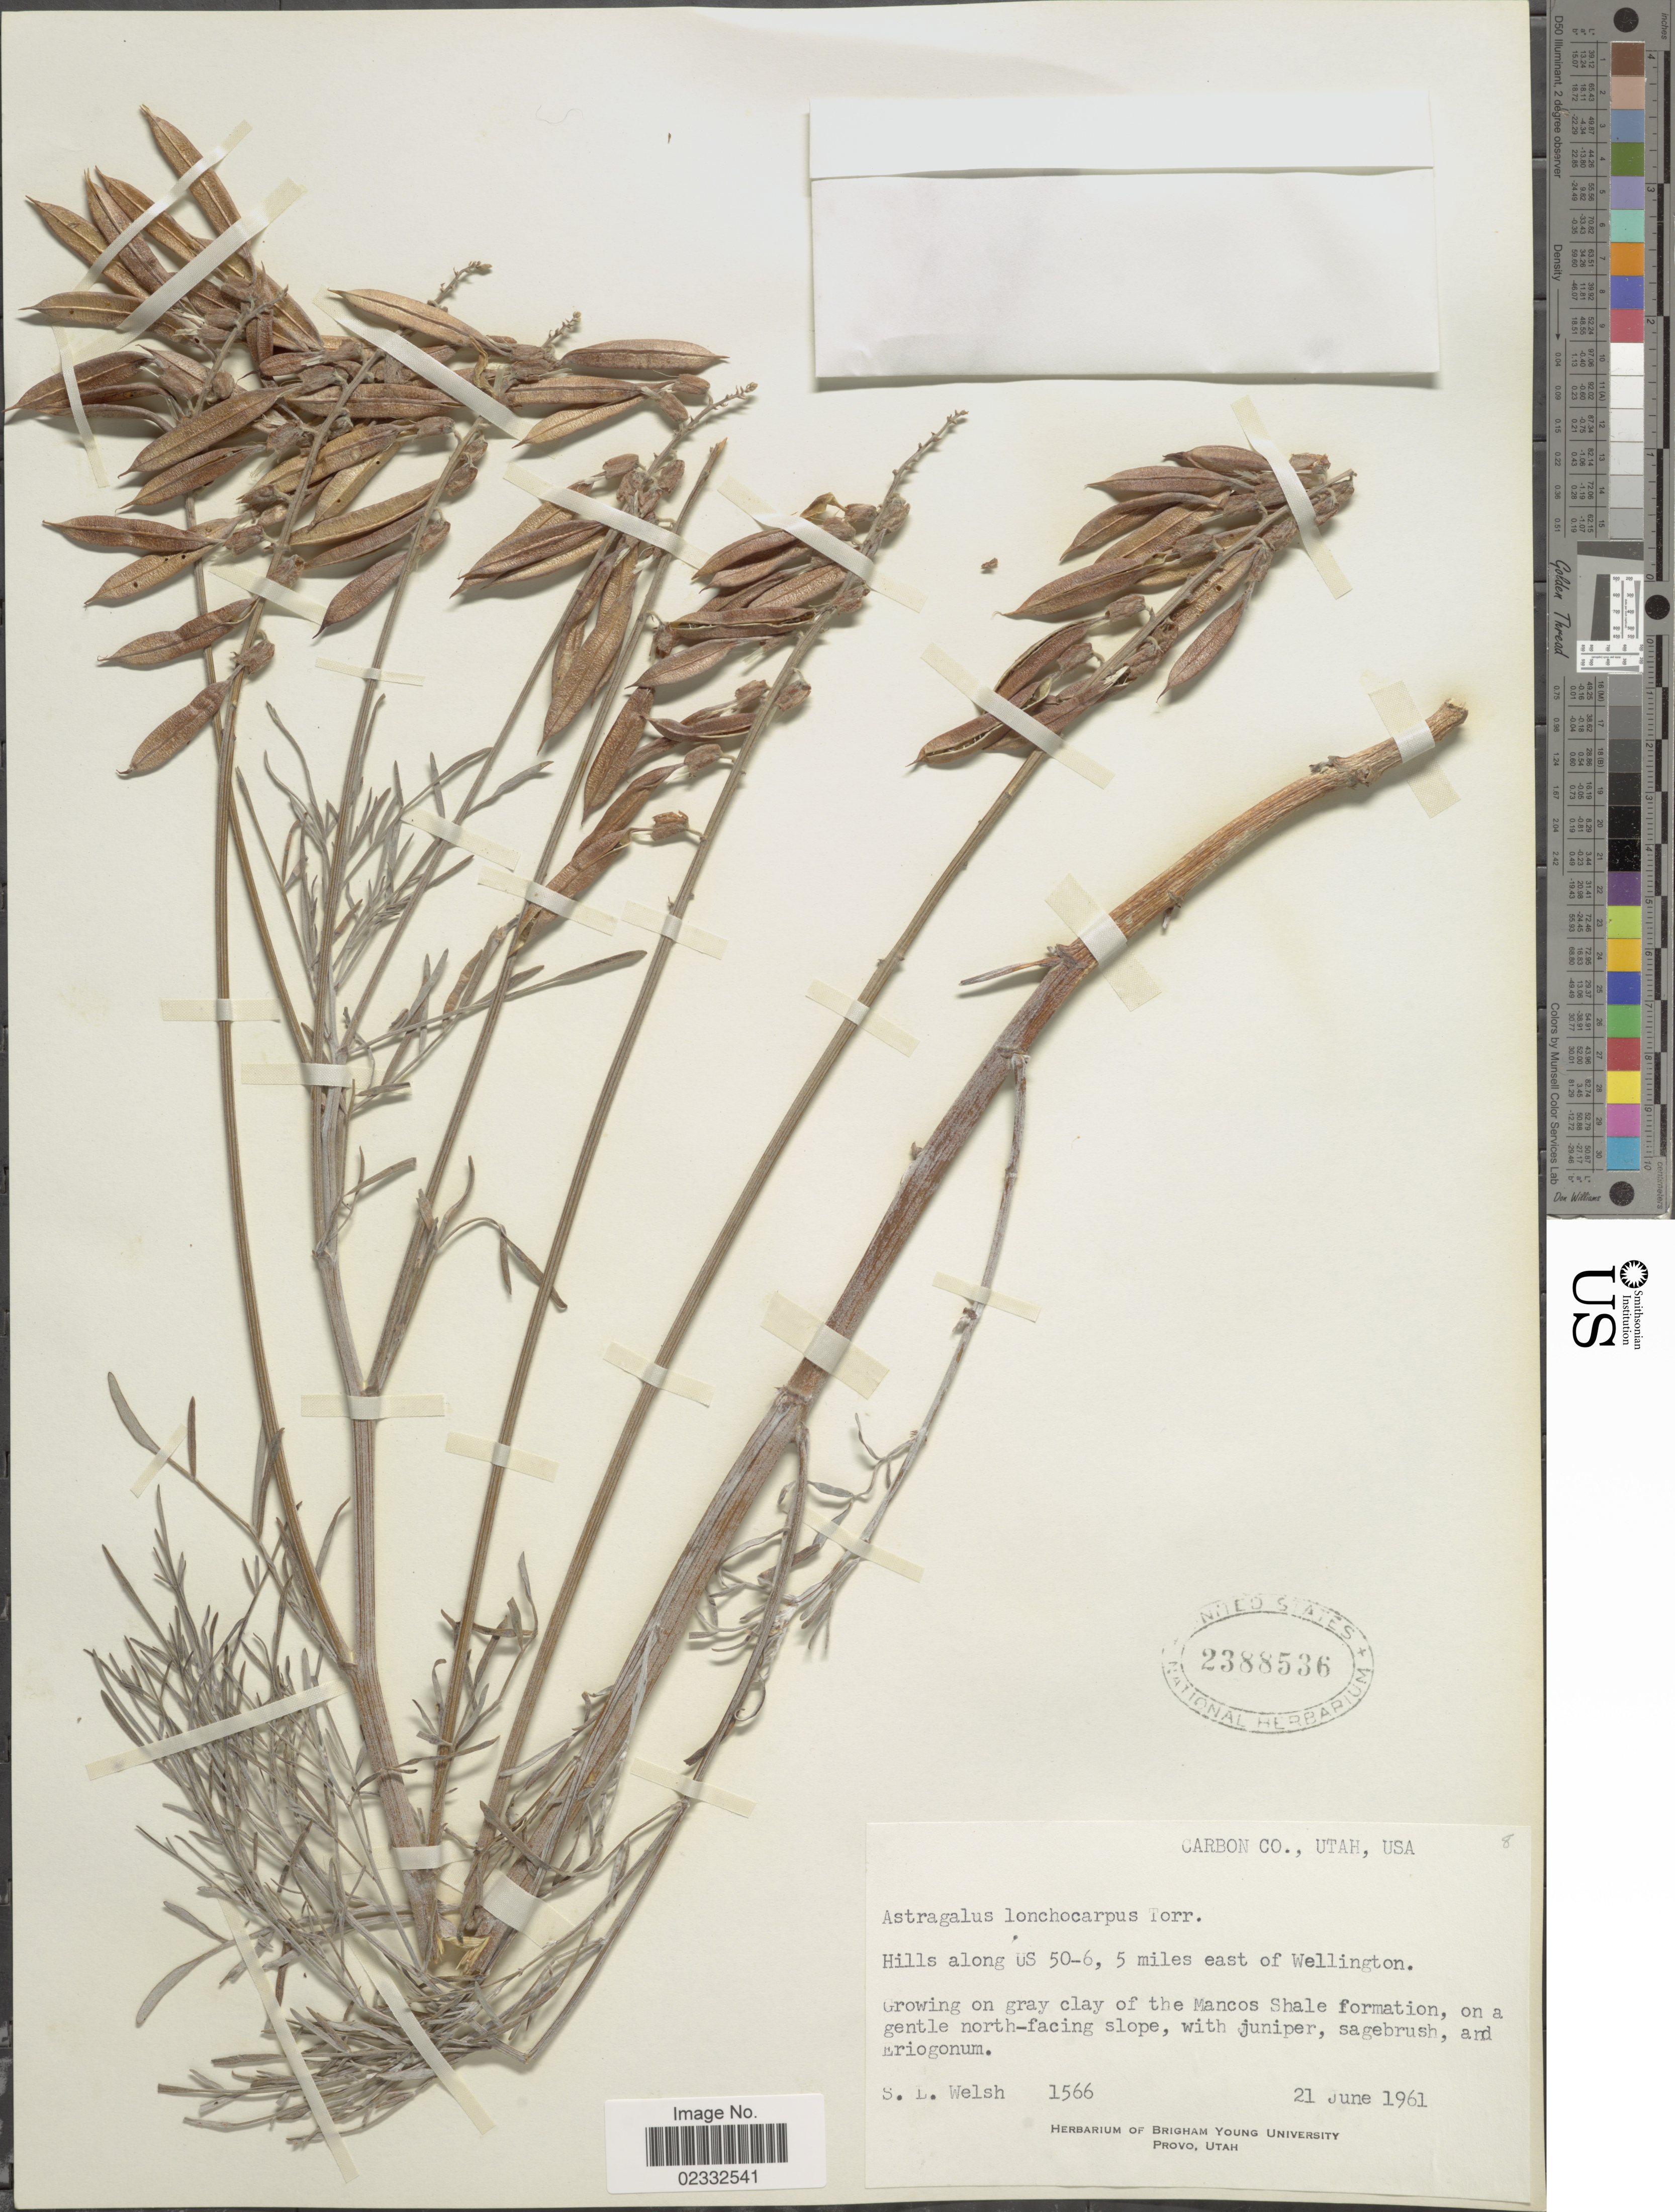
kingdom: Plantae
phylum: Tracheophyta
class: Magnoliopsida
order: Fabales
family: Fabaceae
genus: Astragalus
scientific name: Astragalus lonchocarpus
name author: Torr.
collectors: S. Welsh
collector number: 1566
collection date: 1961-06-21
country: United States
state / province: Utah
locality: Carbon Co. Hills along US 50-6, 5 miles east of Wellington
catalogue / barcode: US 2388536